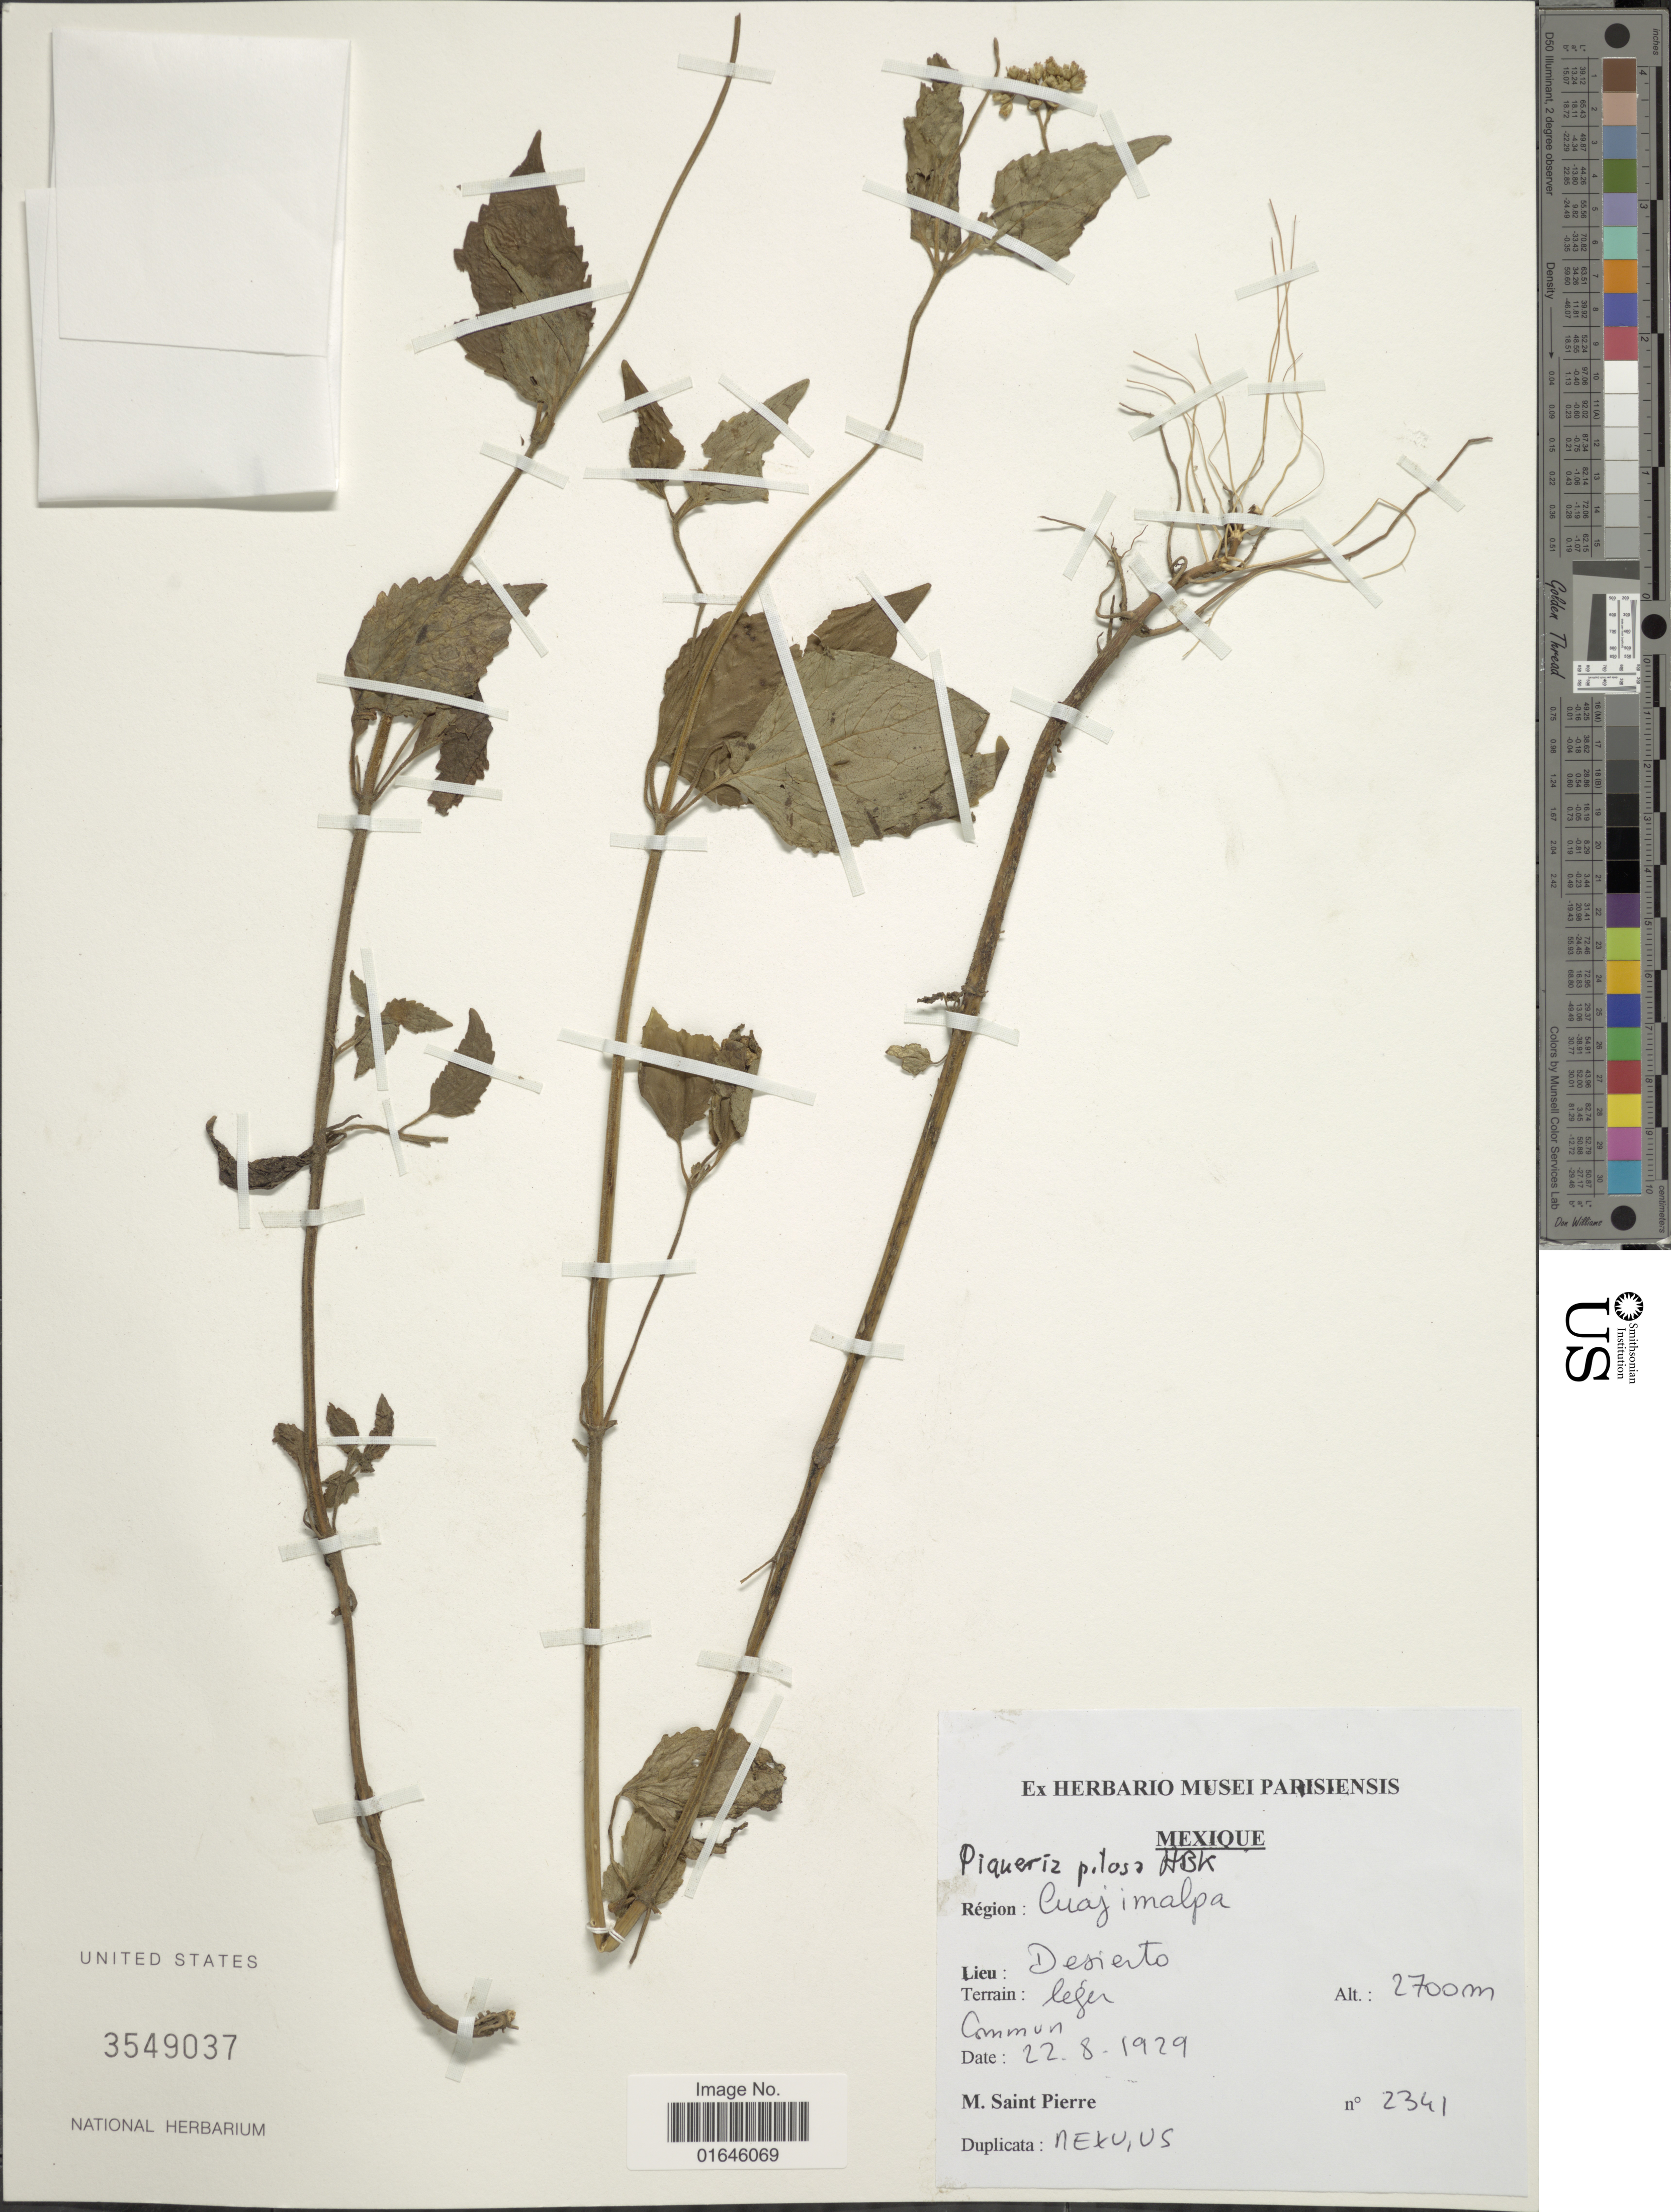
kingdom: Plantae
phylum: Tracheophyta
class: Magnoliopsida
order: Asterales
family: Asteraceae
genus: Piqueria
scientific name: Piqueria pilosa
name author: Kunth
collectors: M. Saint-Pierre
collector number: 2341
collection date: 1929-08-22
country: Mexico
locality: Cuaj imalpa, Desierto, leger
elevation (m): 2700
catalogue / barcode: US 3549037